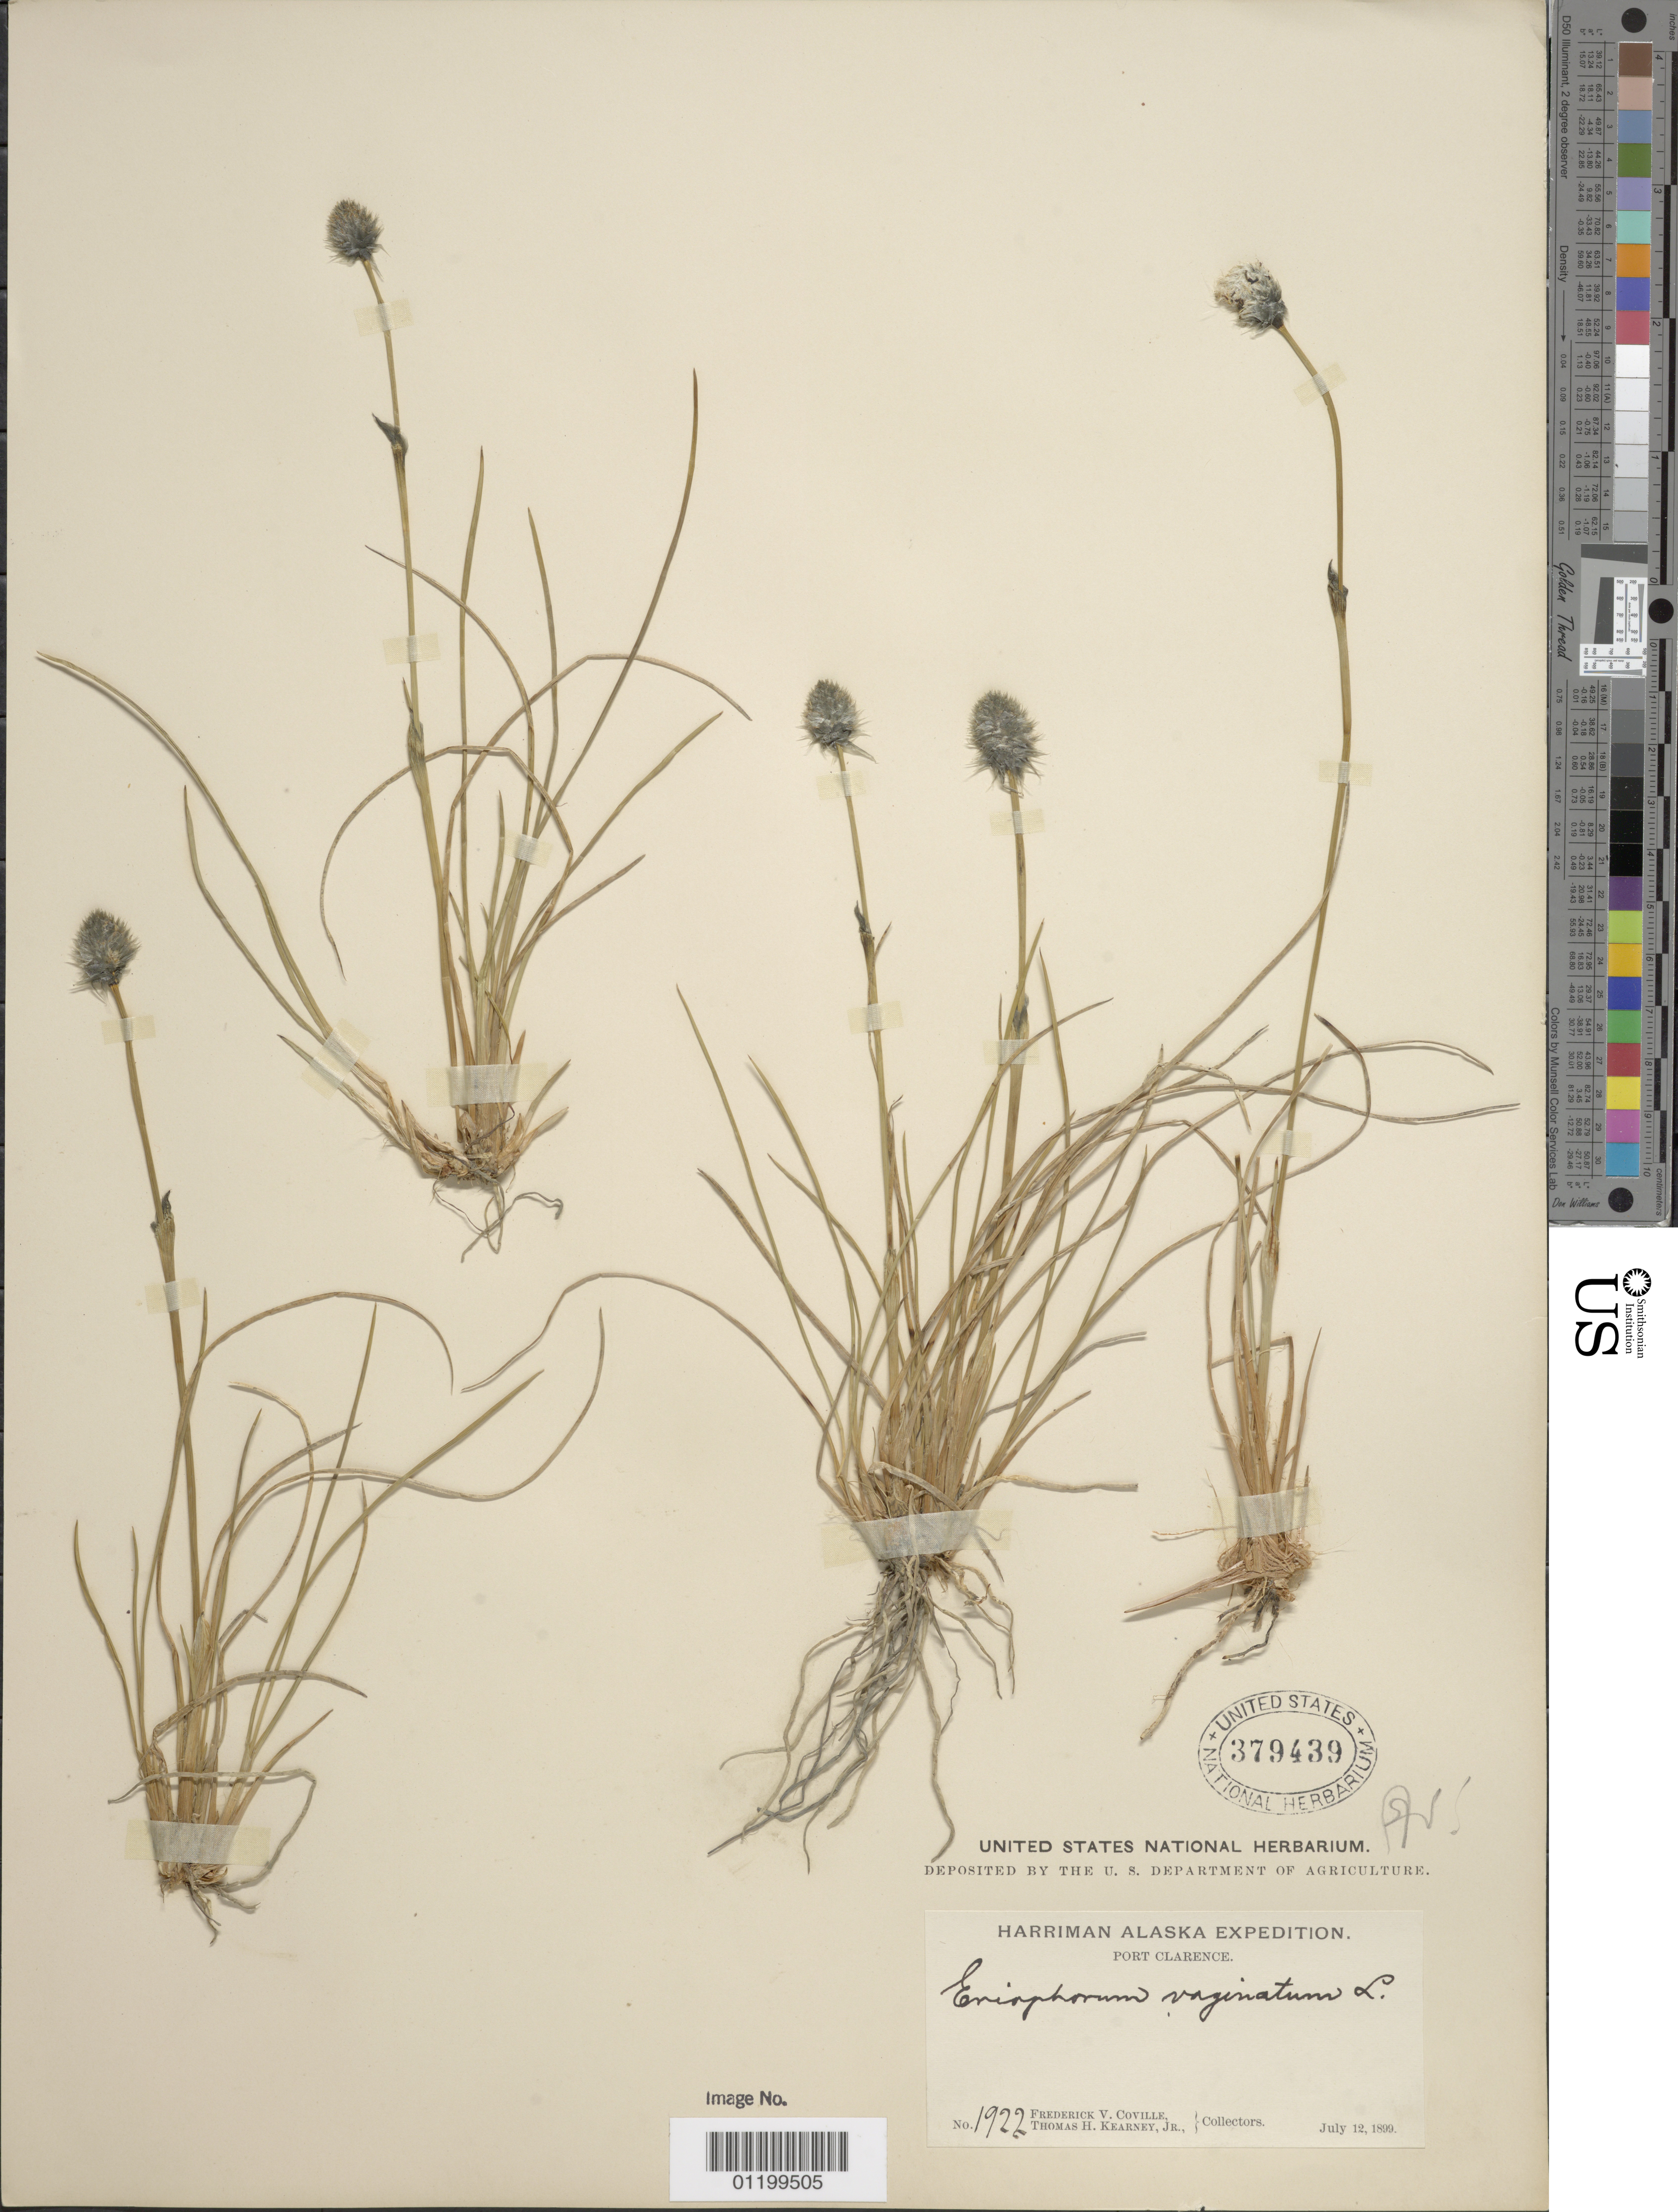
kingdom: Plantae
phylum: Tracheophyta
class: Liliopsida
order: Poales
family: Cyperaceae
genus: Eriophorum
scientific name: Eriophorum vaginatum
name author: L.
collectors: F. V. Coville & T. H. Kearney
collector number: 1922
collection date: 1899-07-12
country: United States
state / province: Alaska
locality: Port Clarence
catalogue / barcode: US 379439